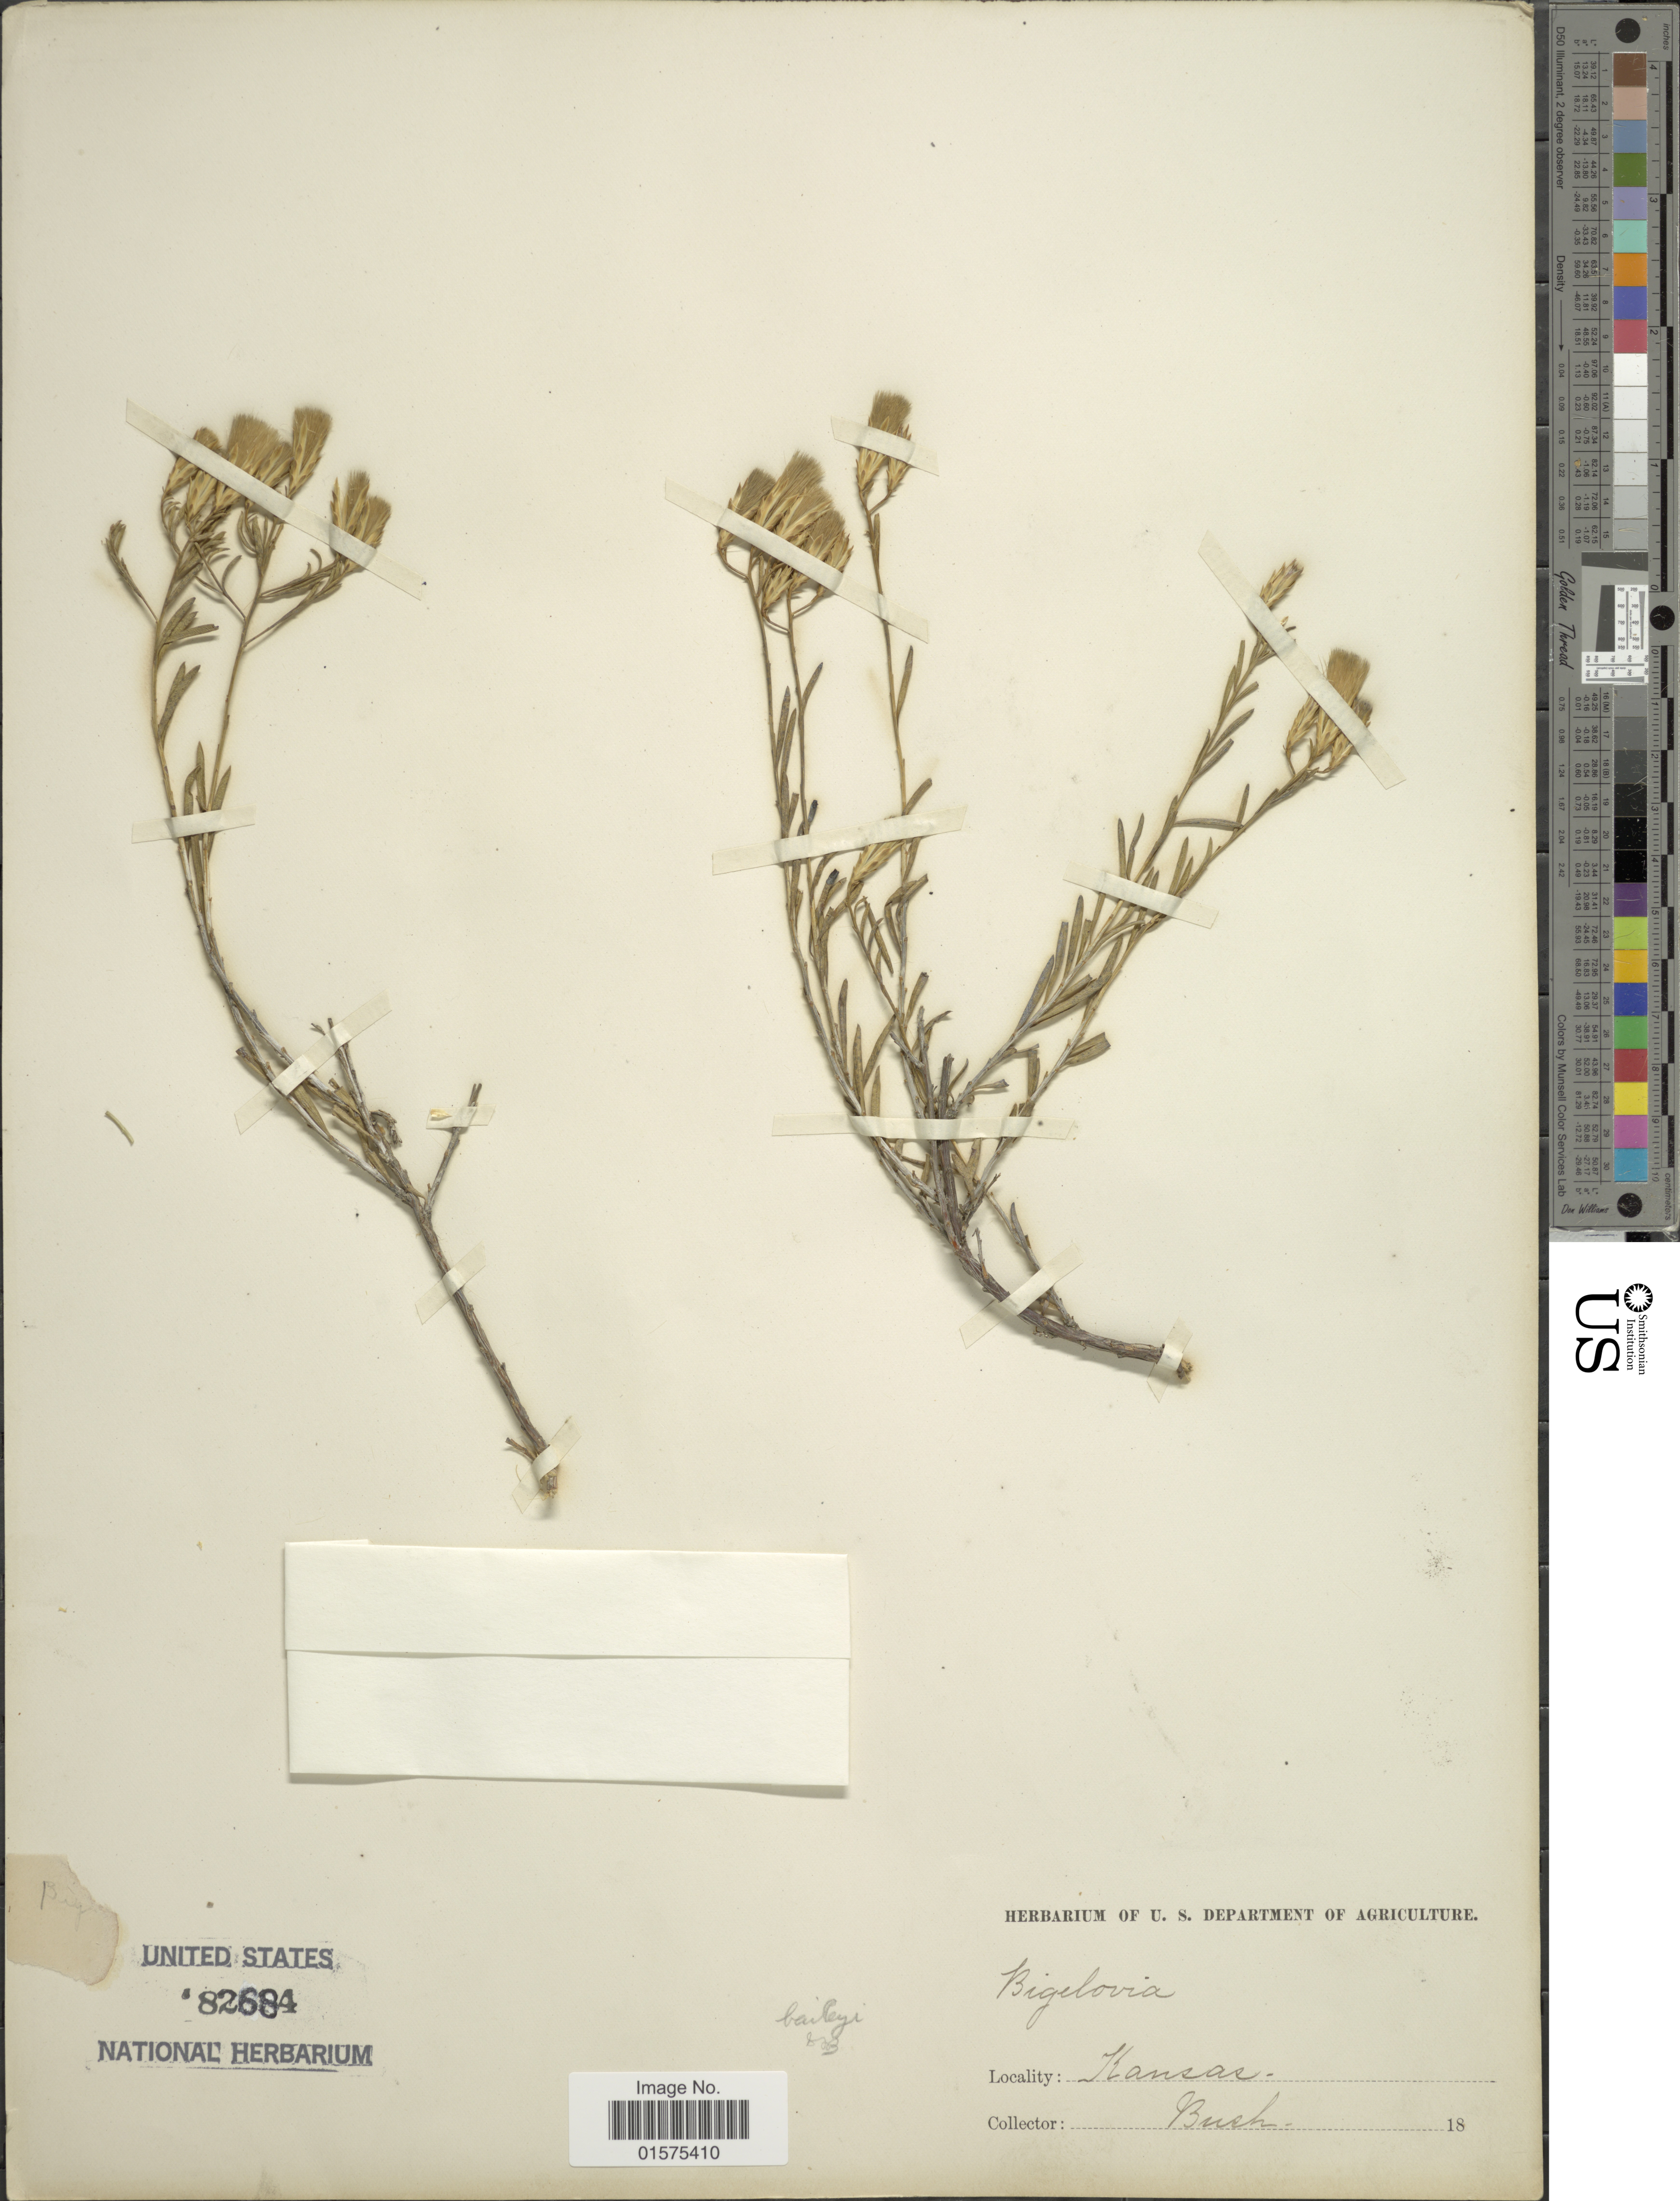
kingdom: Plantae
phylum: Tracheophyta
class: Magnoliopsida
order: Asterales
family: Asteraceae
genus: Lorandersonia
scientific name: Lorandersonia baileyi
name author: (Wooton & Standl.) et al.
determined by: Urbatsch, Lowell E., Curator (LSU), Louisiana State University (UNITED STATES)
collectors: -- Bush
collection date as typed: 18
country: United States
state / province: Kansas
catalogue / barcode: US 82684